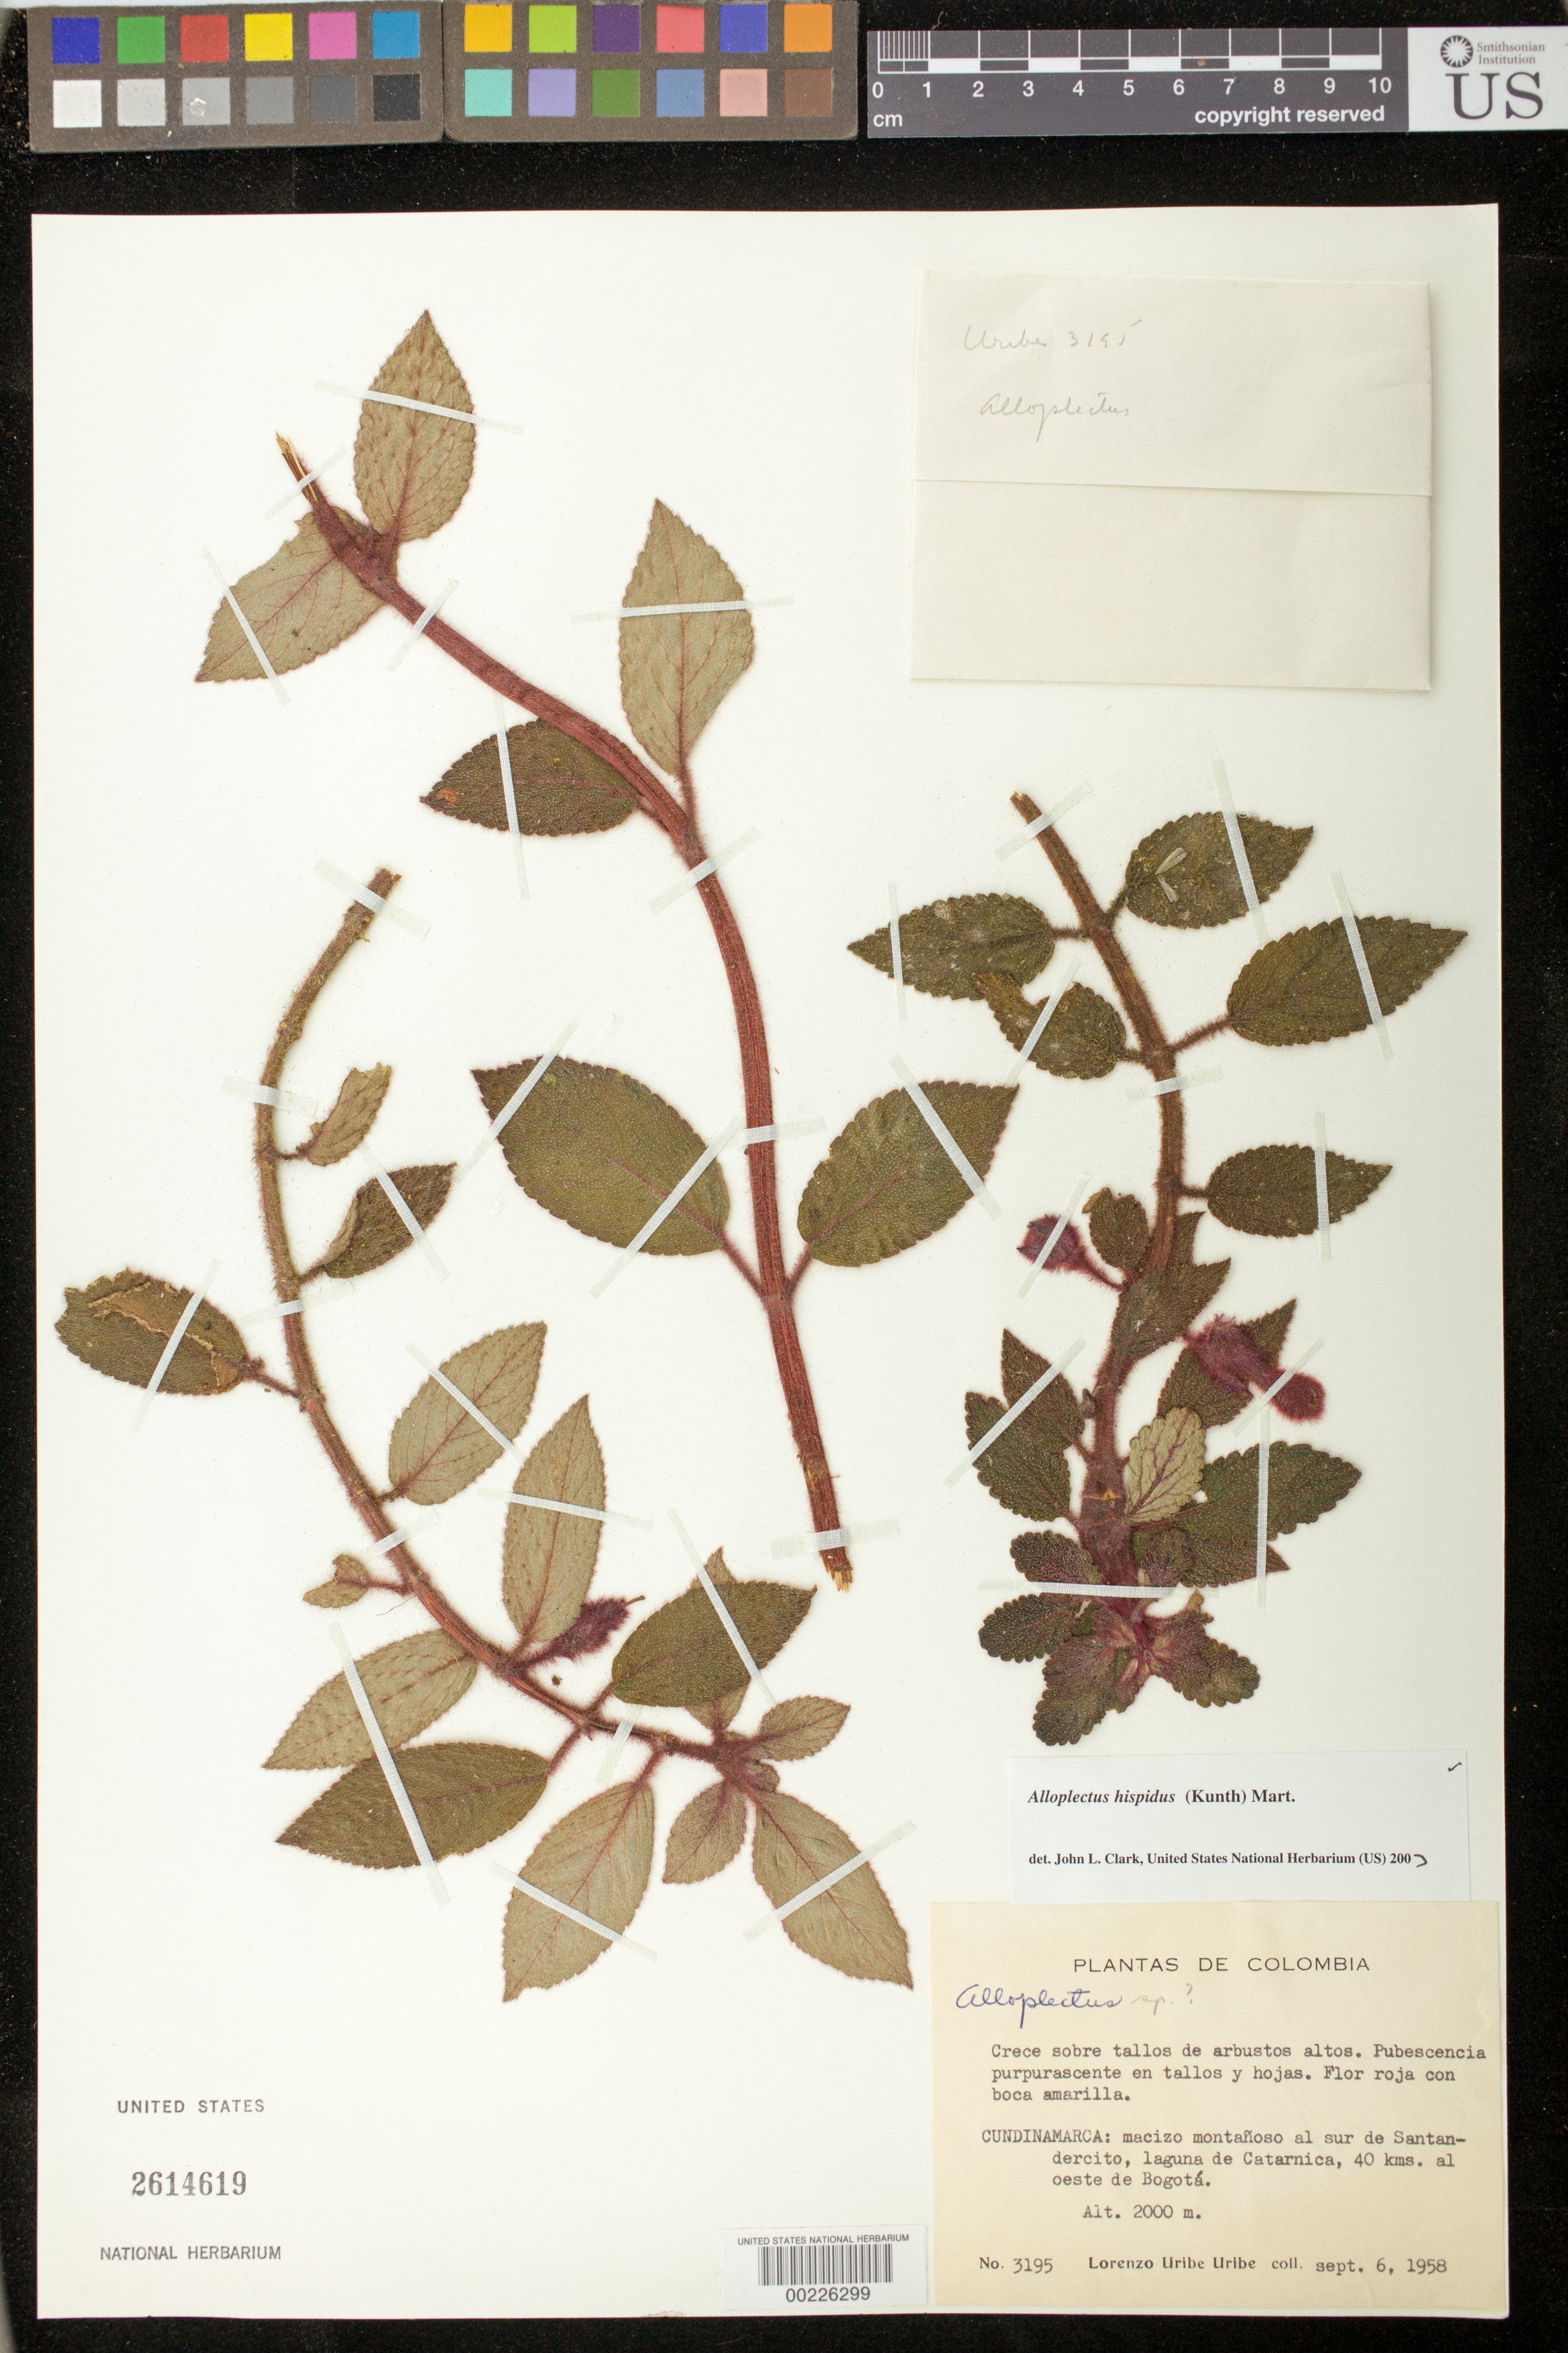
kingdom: Plantae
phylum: Tracheophyta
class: Magnoliopsida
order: Lamiales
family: Gesneriaceae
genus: Alloplectus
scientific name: Alloplectus hispidus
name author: (Kunth) Mart.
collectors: L. Uribe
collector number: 3195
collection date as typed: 06 Sep 1958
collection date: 1958-09-06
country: Colombia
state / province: Cundinamarca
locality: Massive mountain range S of Santandercito, Lagoon of Catarnica, 40 km W of Bogota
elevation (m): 2000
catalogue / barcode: US 2614619